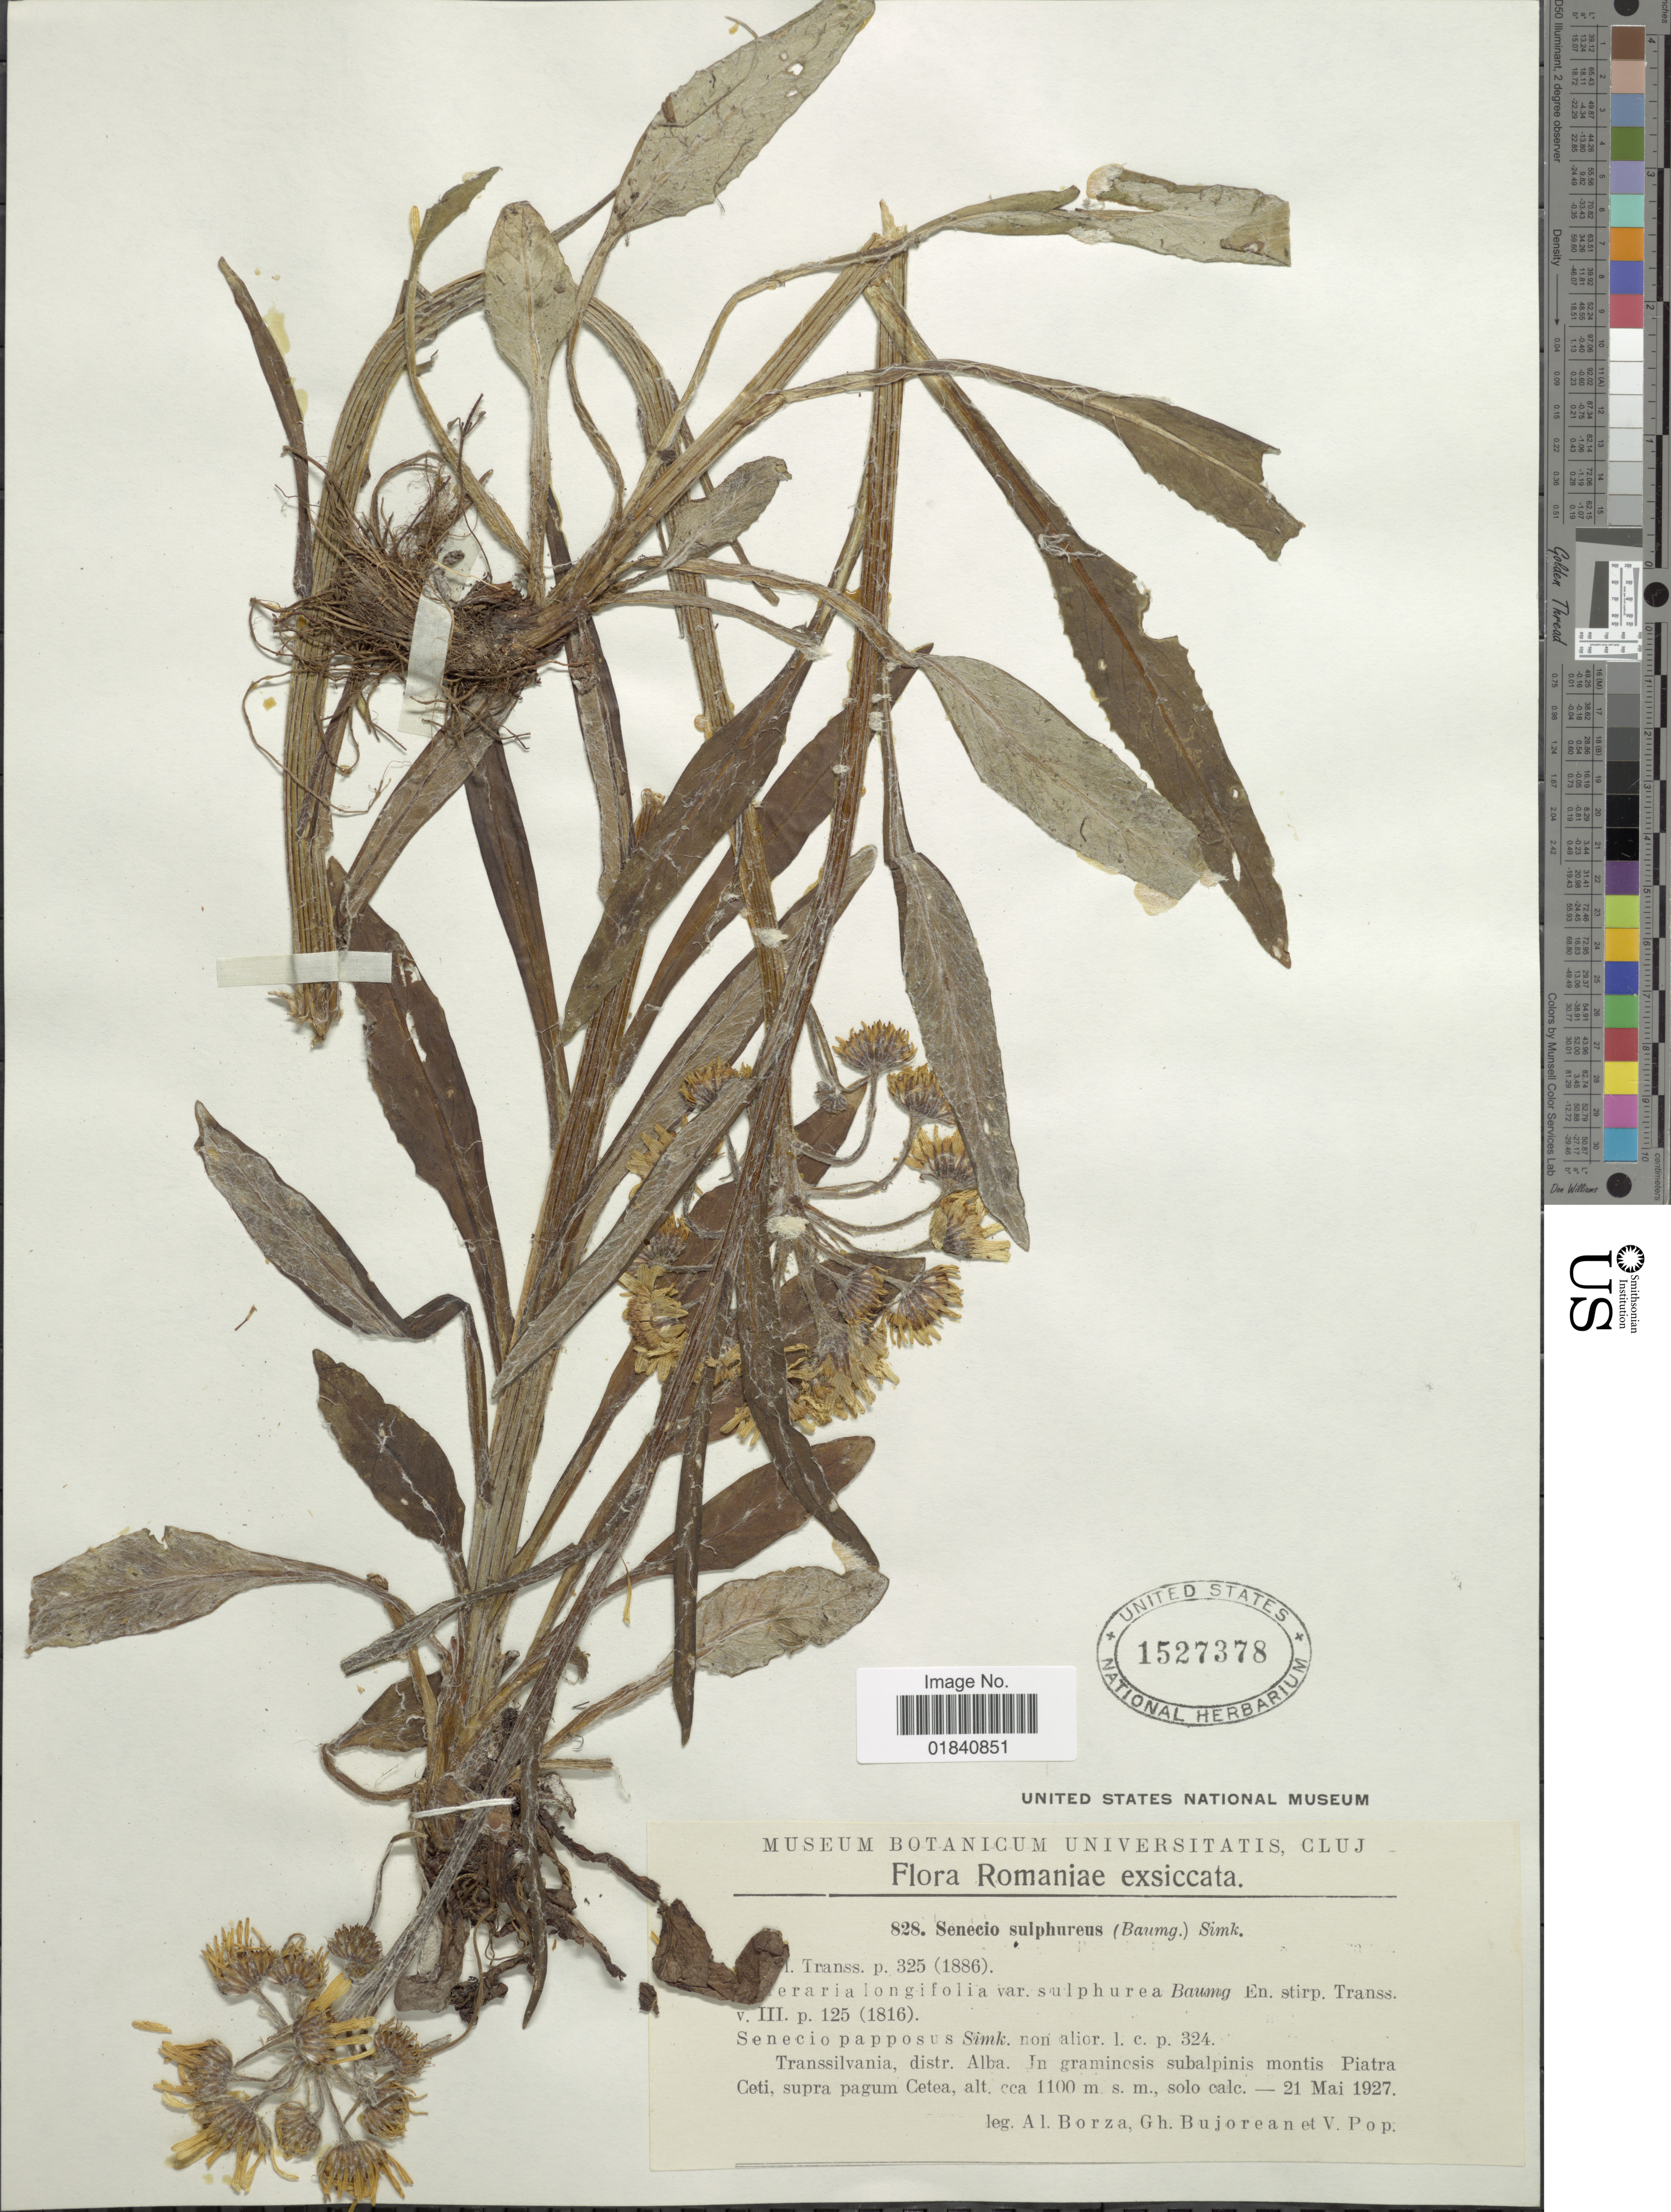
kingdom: Plantae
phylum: Tracheophyta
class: Magnoliopsida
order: Asterales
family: Asteraceae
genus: Tephroseris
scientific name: Tephroseris papposa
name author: (Rchb.) Schur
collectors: A. Borza, G. Bujorean & V. Pop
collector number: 828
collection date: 1927-05-21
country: Romania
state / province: Alba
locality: Transsilvania. montis Piatra Ceti, supra pagum Cetea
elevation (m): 1100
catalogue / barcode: US 1527378